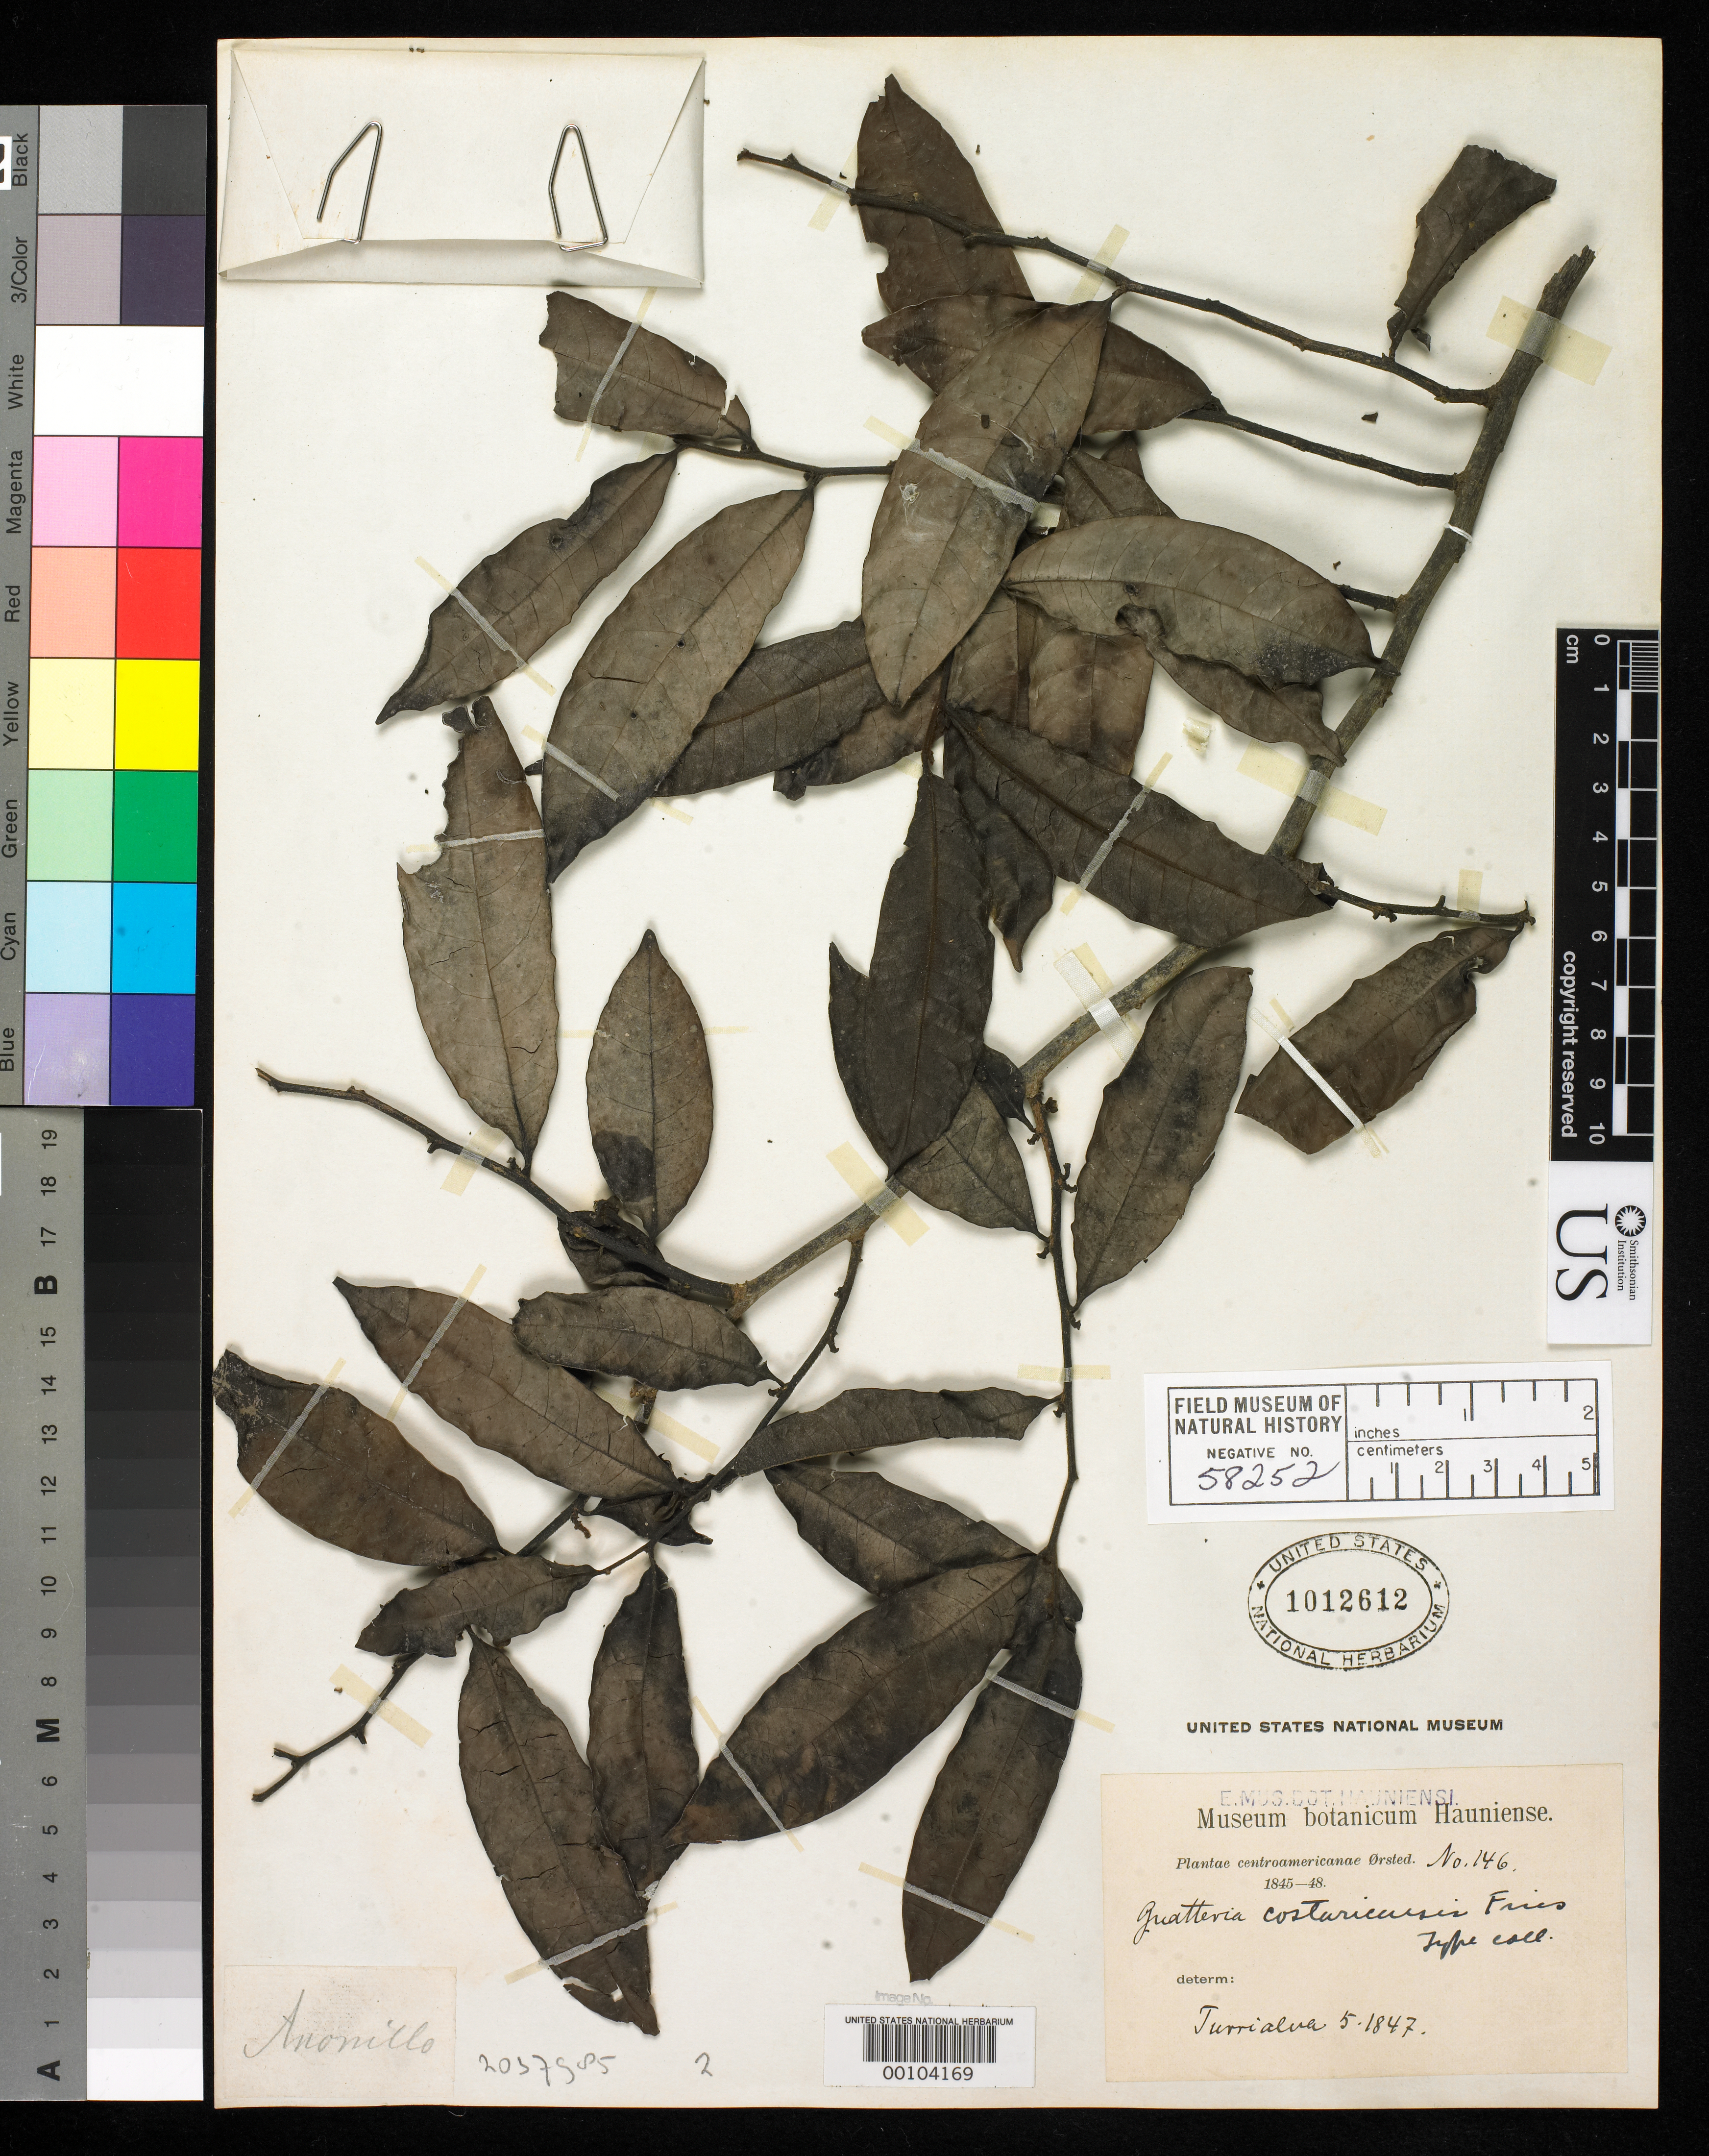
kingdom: Plantae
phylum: Tracheophyta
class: Magnoliopsida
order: Magnoliales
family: Annonaceae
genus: Guatteria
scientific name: Guatteria costaricensis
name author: R.E. Fr.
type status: Isotype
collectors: A. S. Oersted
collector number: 146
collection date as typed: May 1847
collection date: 1847-05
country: Costa Rica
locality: Turrialba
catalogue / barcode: US 1012612